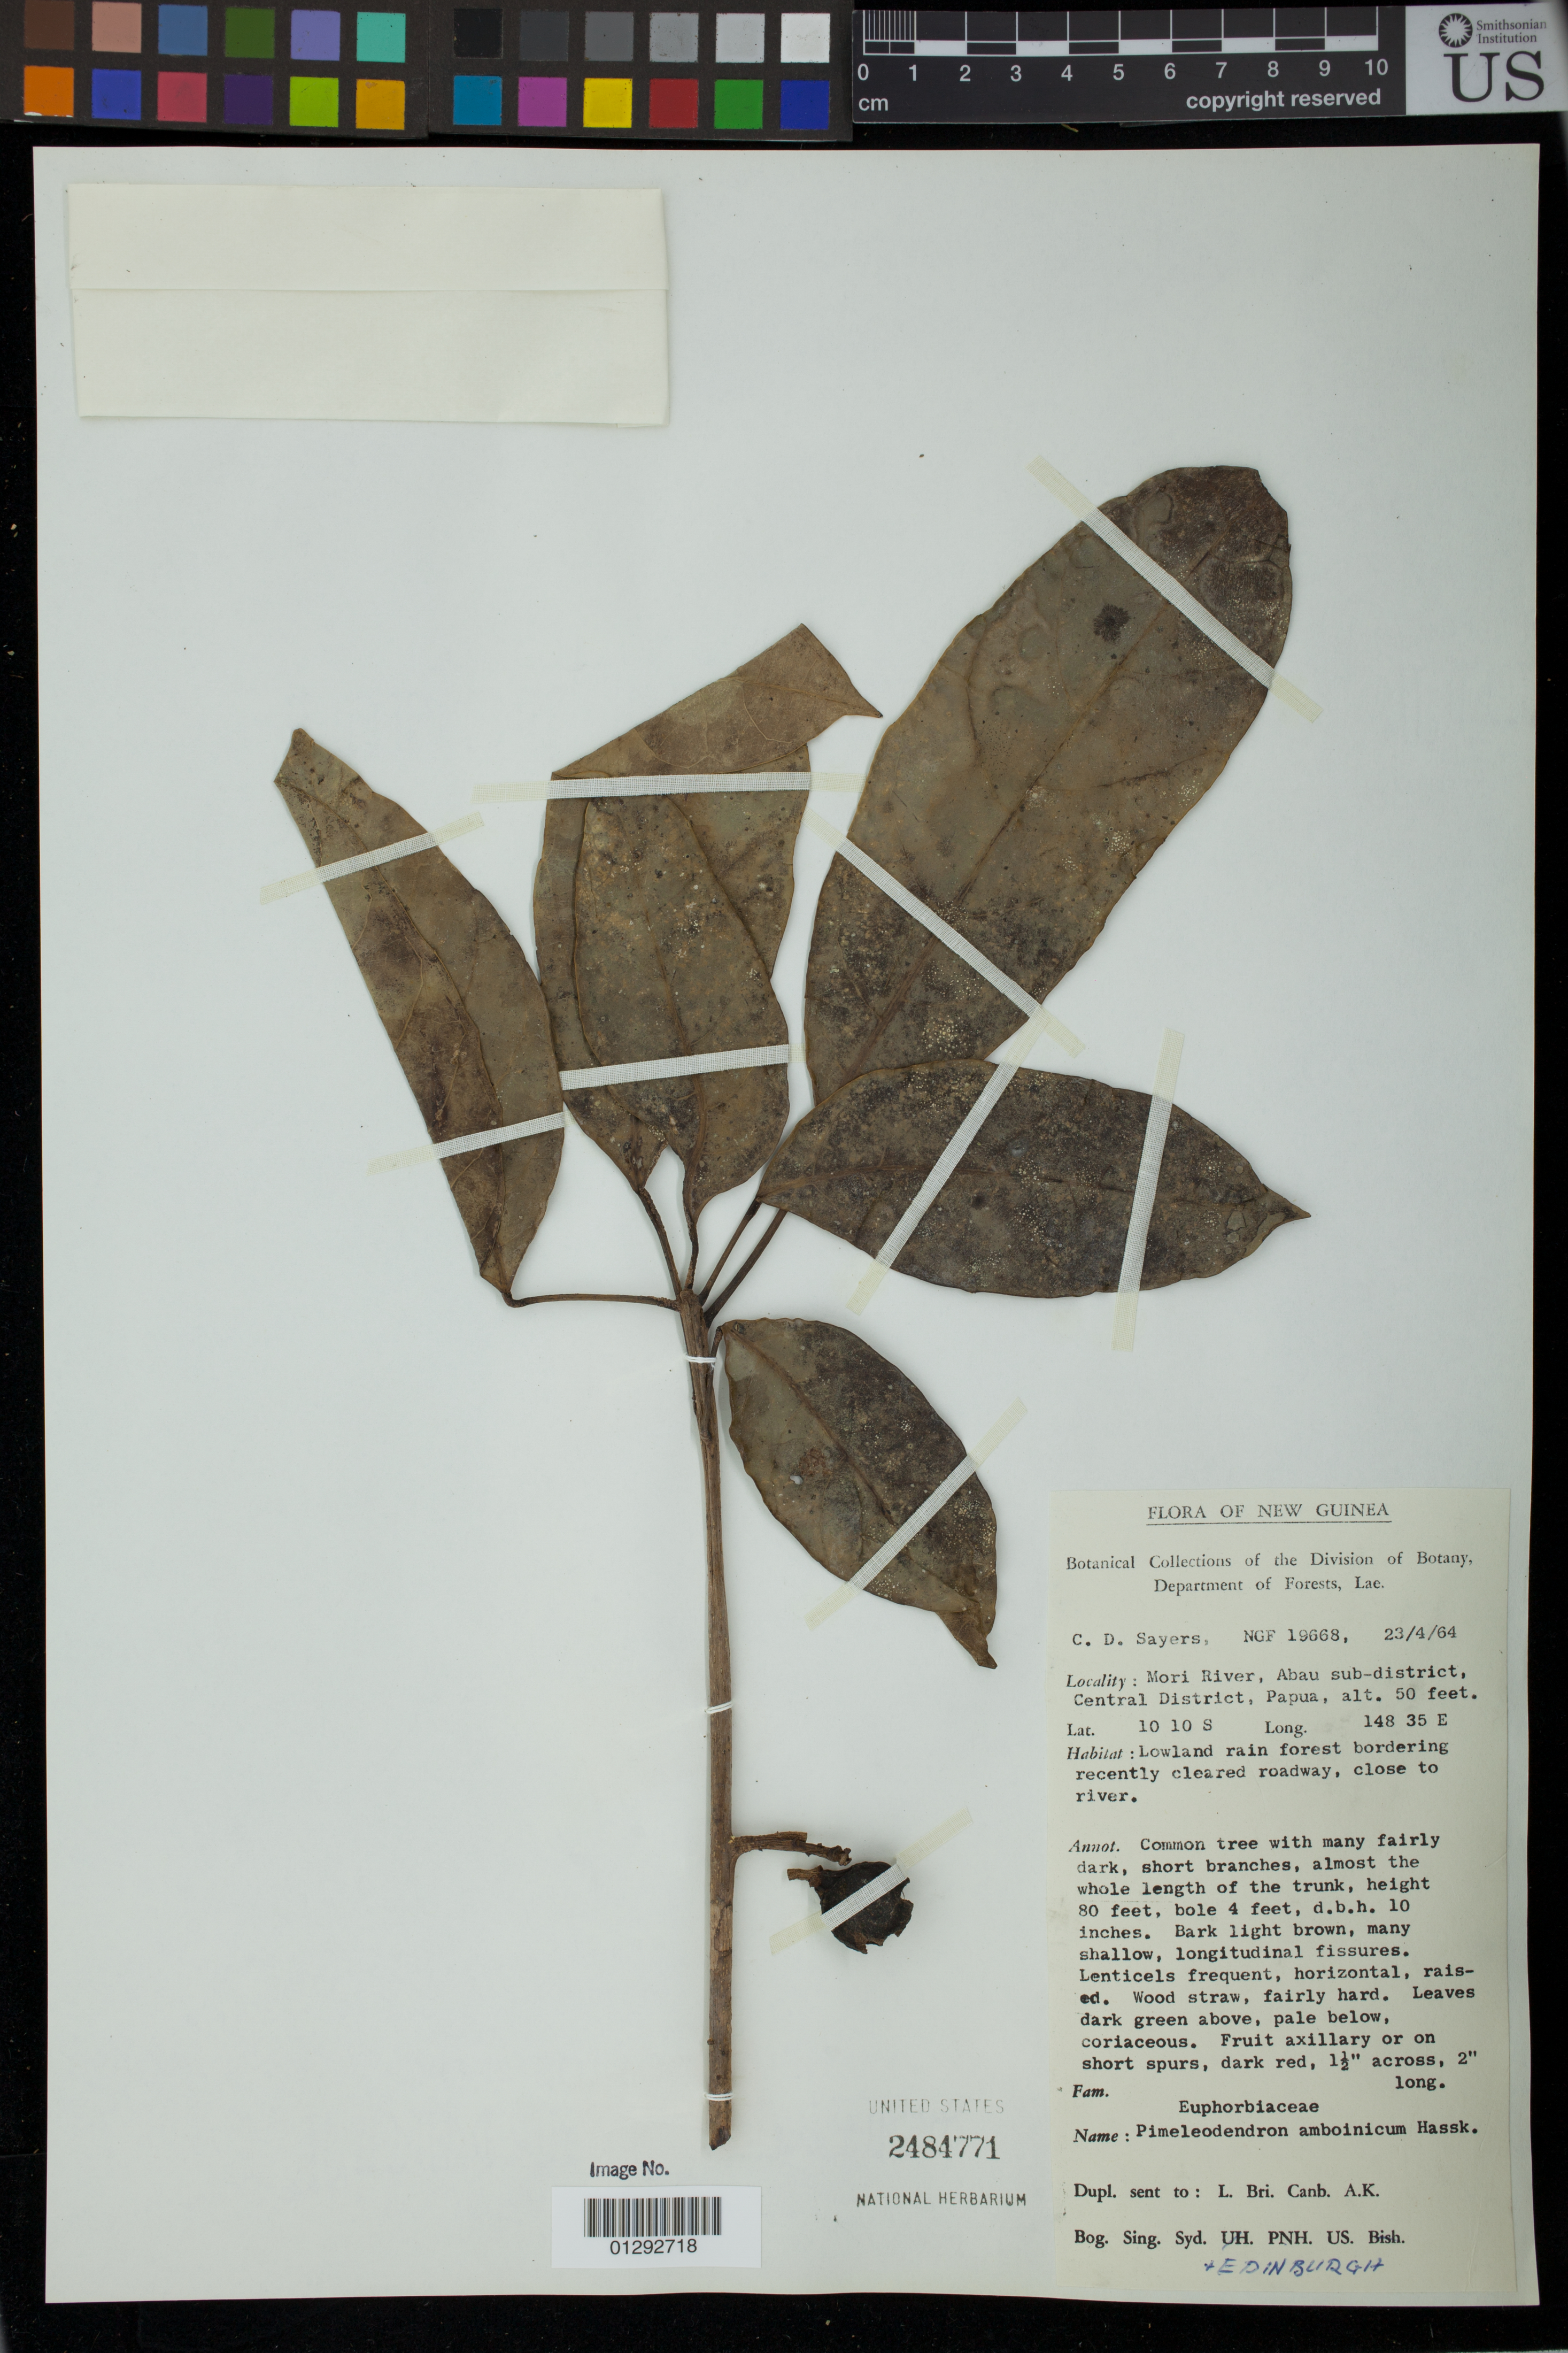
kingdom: Plantae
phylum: Tracheophyta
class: Magnoliopsida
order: Malpighiales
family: Euphorbiaceae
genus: Pimelodendron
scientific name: Pimelodendron amboinicum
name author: Hassk.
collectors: C. Sayers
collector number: NGF 19668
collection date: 1964-04-23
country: Papua New Guinea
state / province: Central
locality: Mori River, Abau sub-district, Central District, Papua.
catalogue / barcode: US 2484771